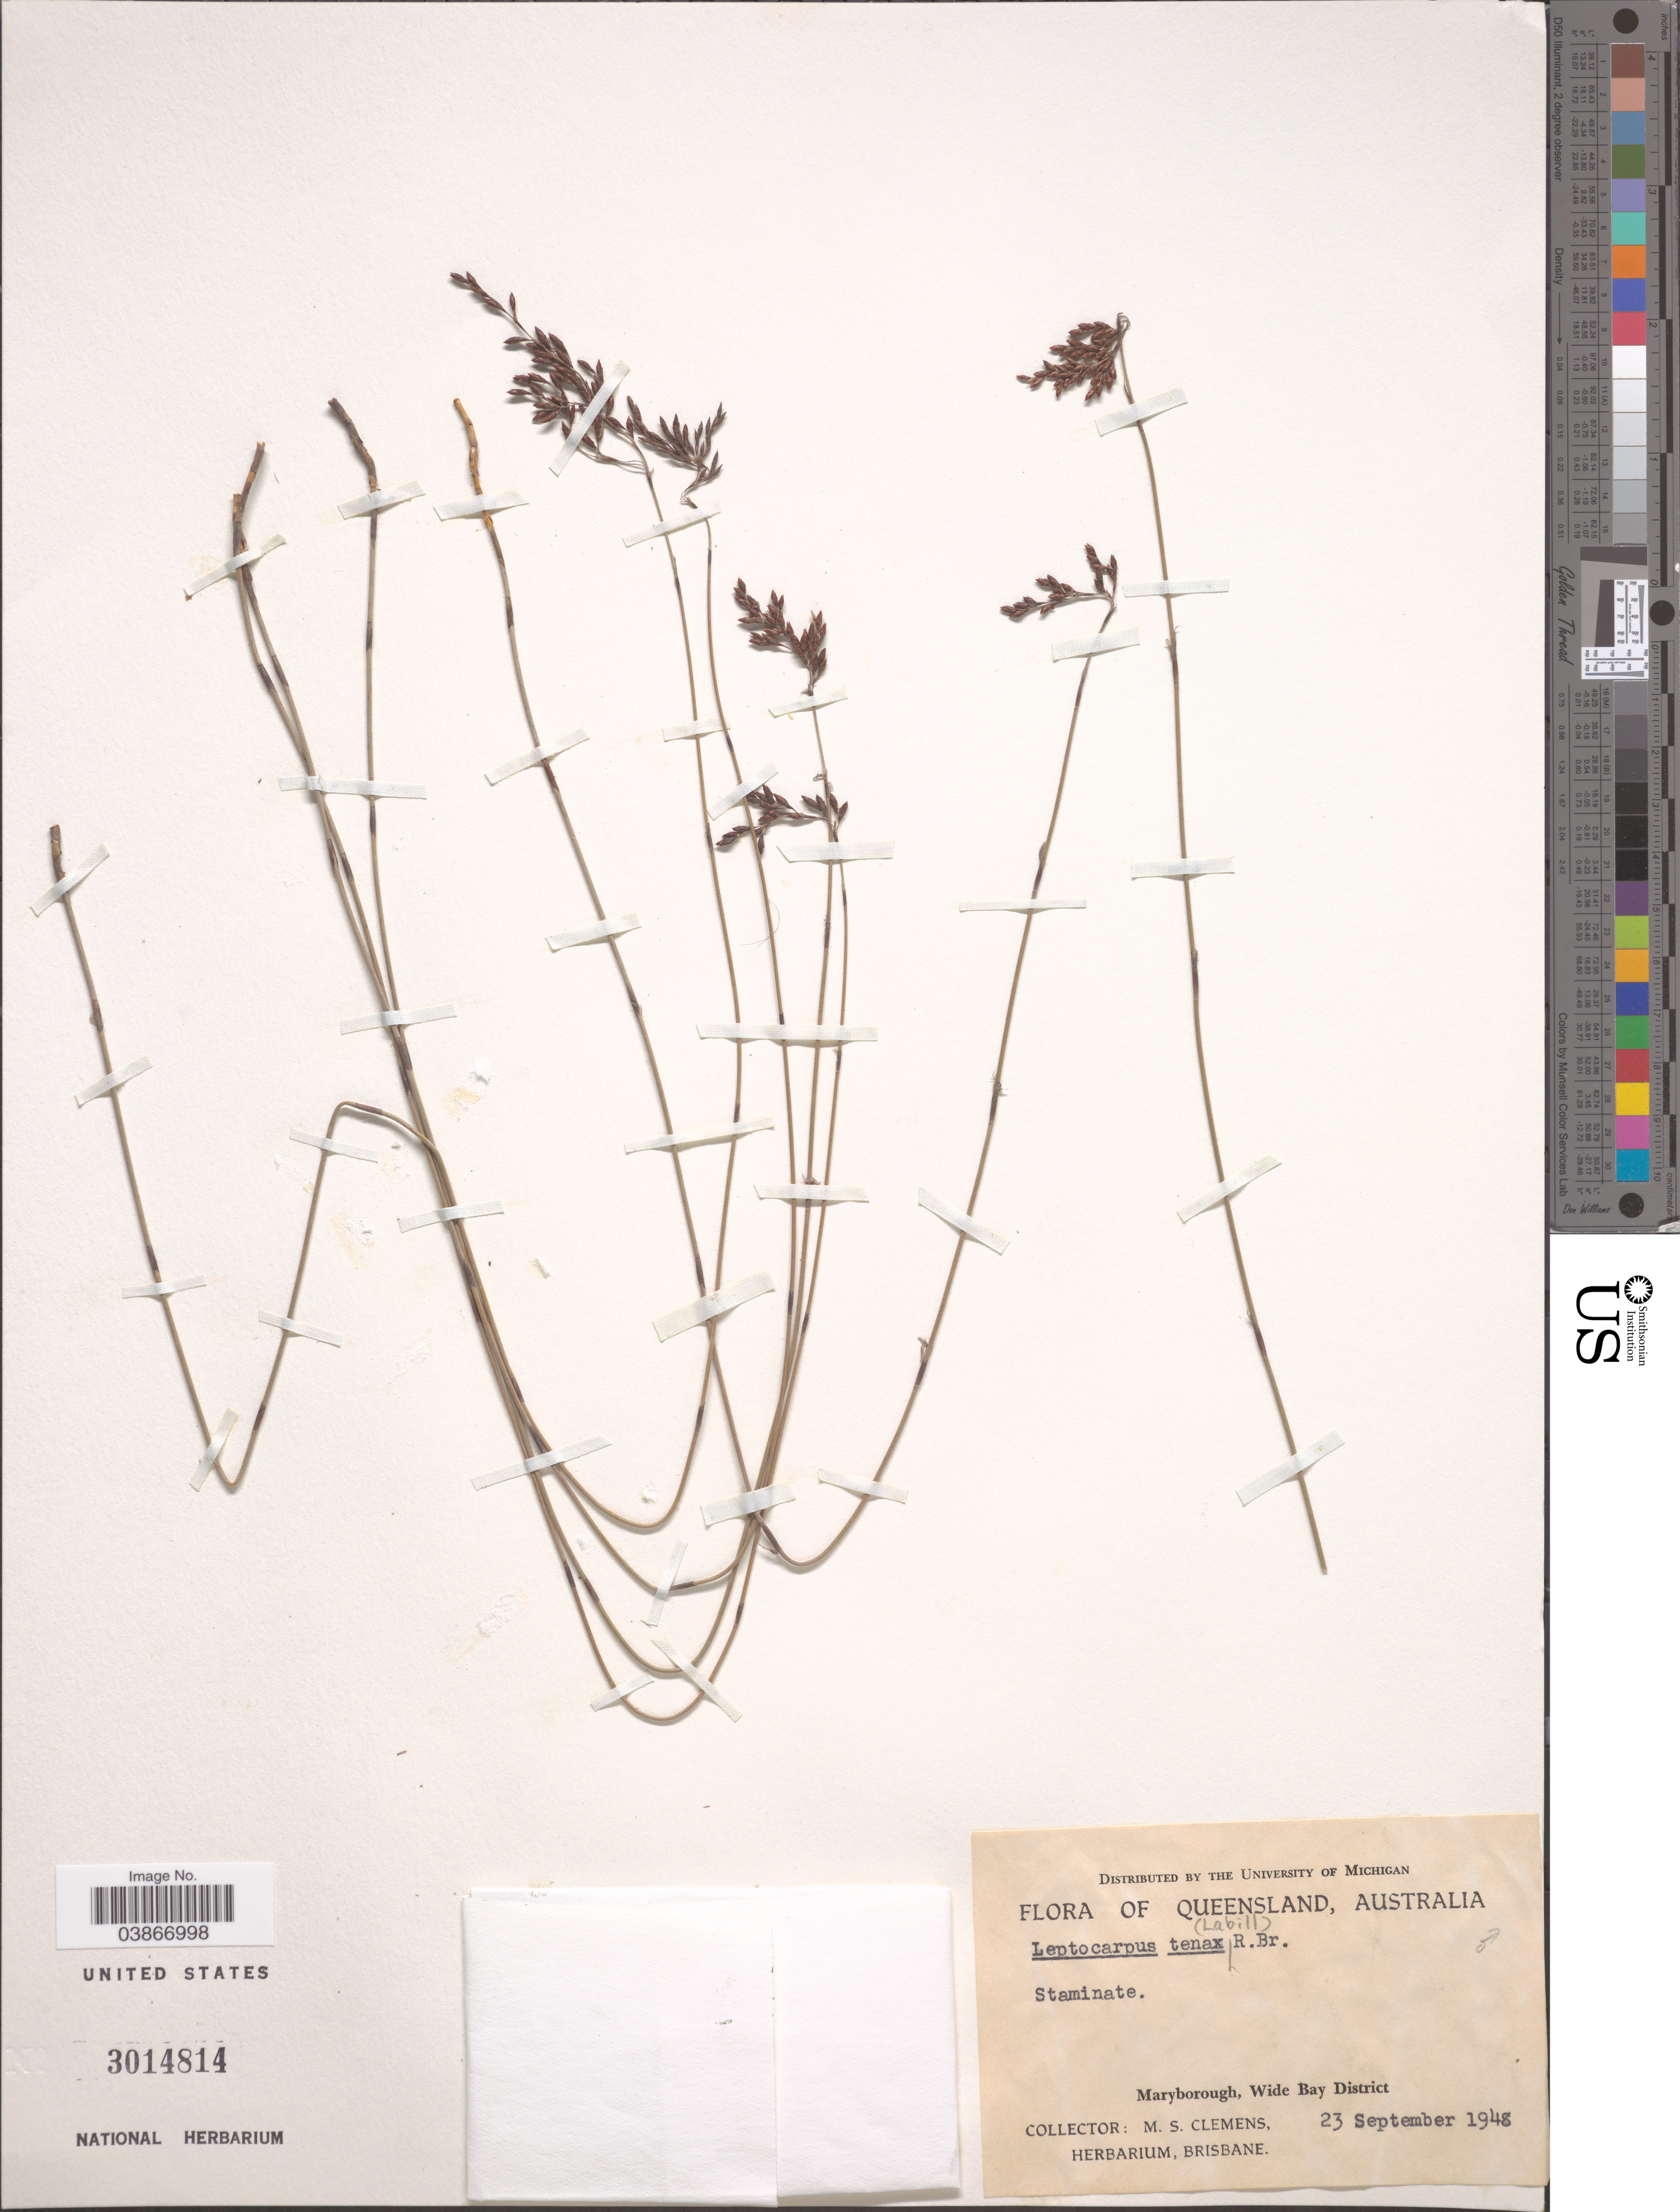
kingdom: Plantae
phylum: Tracheophyta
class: Liliopsida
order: Poales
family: Restionaceae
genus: Leptocarpus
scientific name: Leptocarpus tenax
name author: (Labill.) R. Br.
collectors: M. S. Clemens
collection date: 1948-09-23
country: Australia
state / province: Queensland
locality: Maryborough, Wide Bay District.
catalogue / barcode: US 3014814